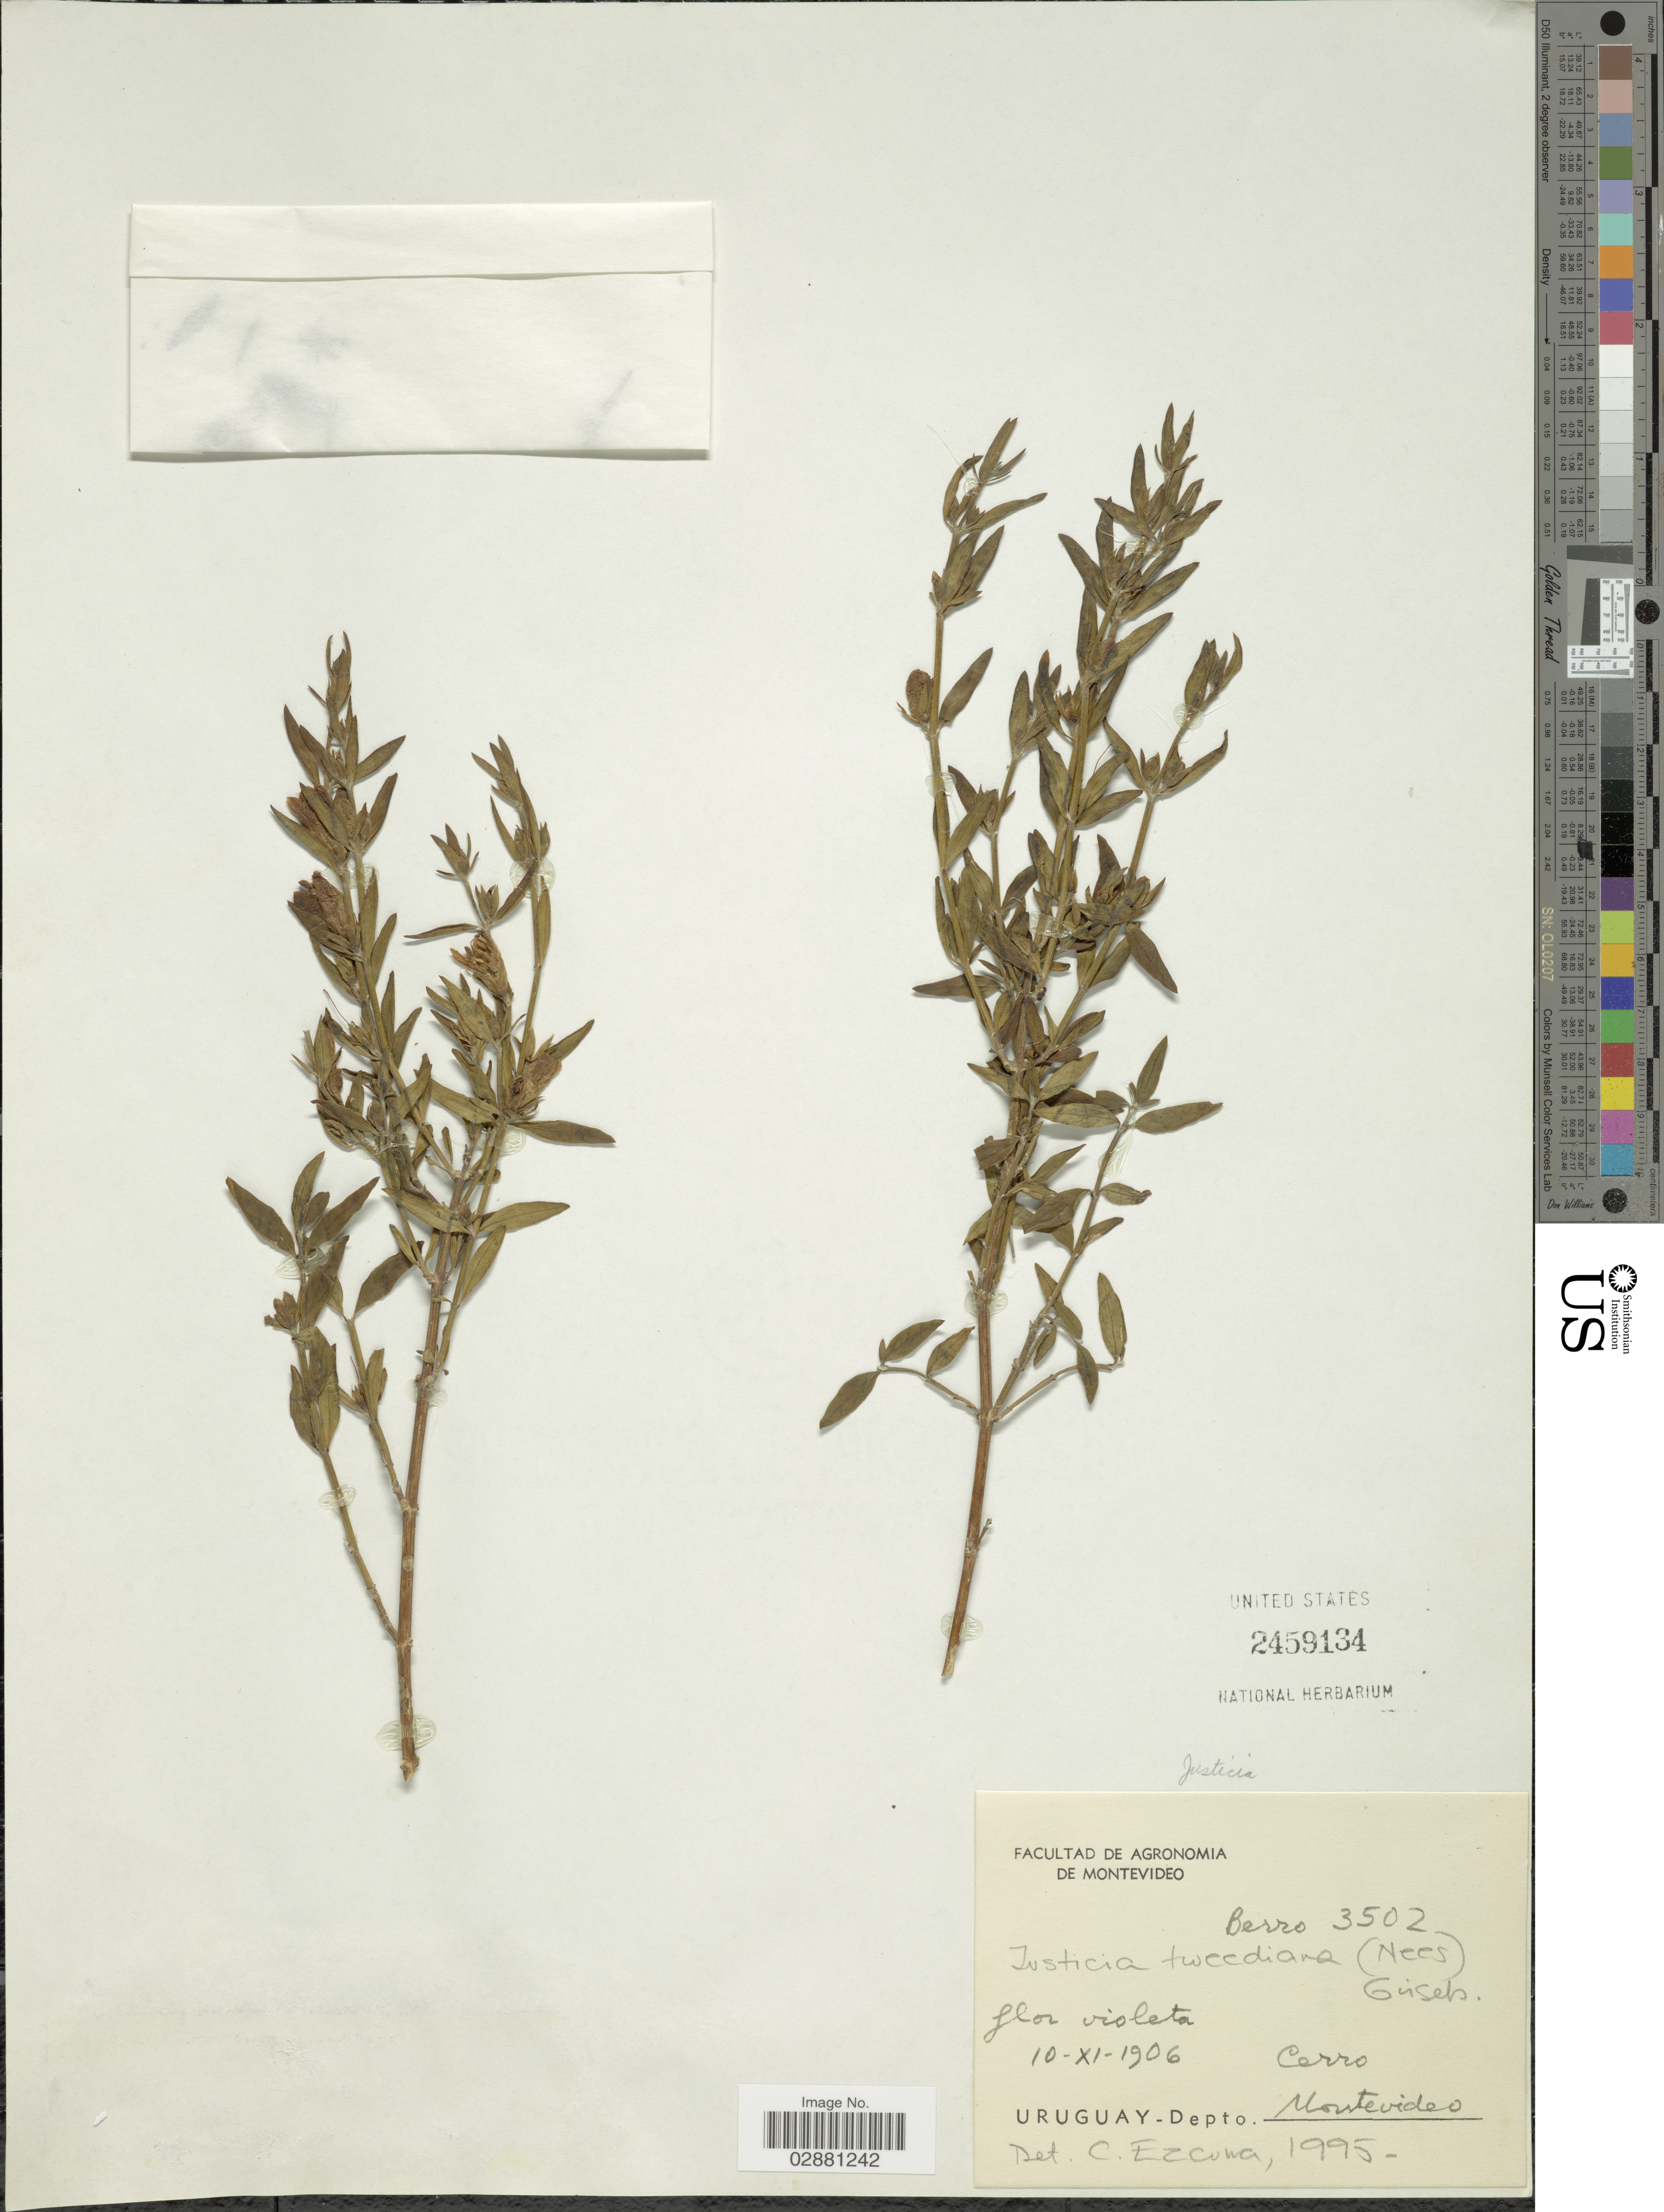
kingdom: Plantae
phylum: Tracheophyta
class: Magnoliopsida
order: Lamiales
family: Acanthaceae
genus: Justicia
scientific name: Justicia tweediana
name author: (Nees) Griseb.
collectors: Berro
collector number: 3502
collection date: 1906-11-10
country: Uruguay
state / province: Montevideo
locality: Cerro Depto. Montevideo.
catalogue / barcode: US 2459134